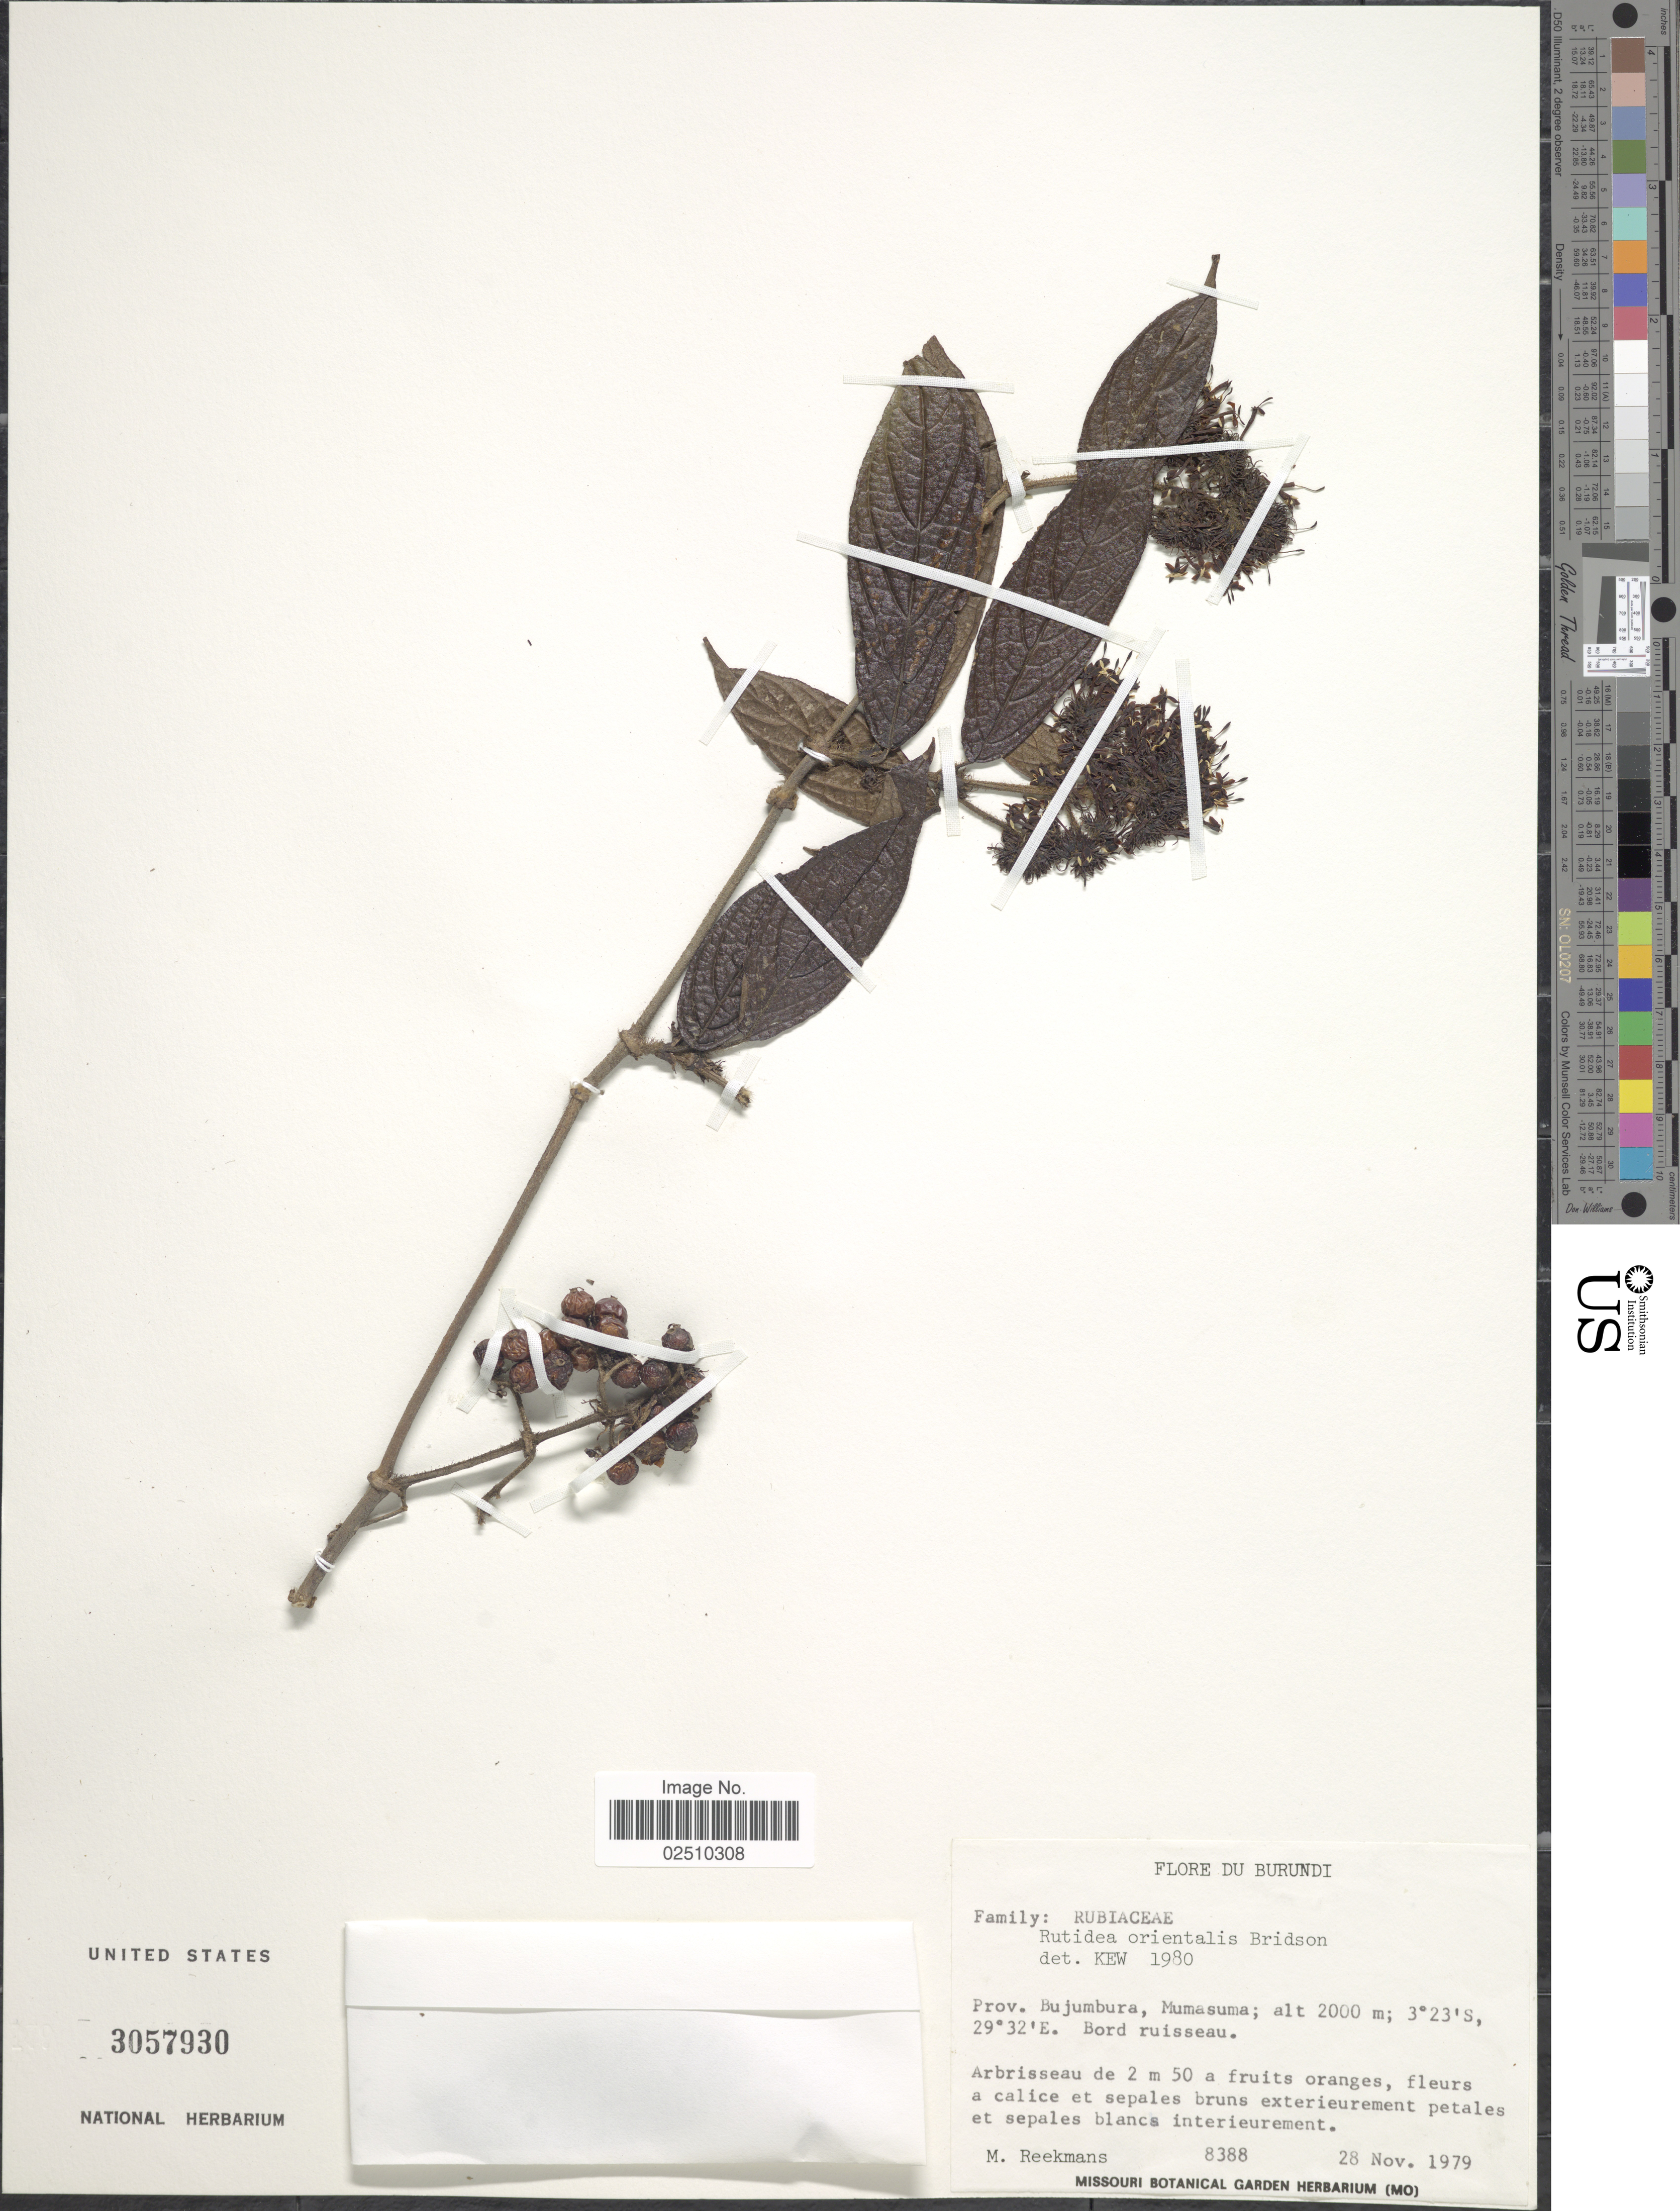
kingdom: Plantae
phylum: Tracheophyta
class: Magnoliopsida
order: Gentianales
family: Rubiaceae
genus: Rutidea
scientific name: Rutidea orientalis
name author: Bridson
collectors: M. Reekmans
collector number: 8388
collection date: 1979-11-28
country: Burundi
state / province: Bujumura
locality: Prov. Bujumbura, Mumasuma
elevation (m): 2000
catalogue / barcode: US 3057930